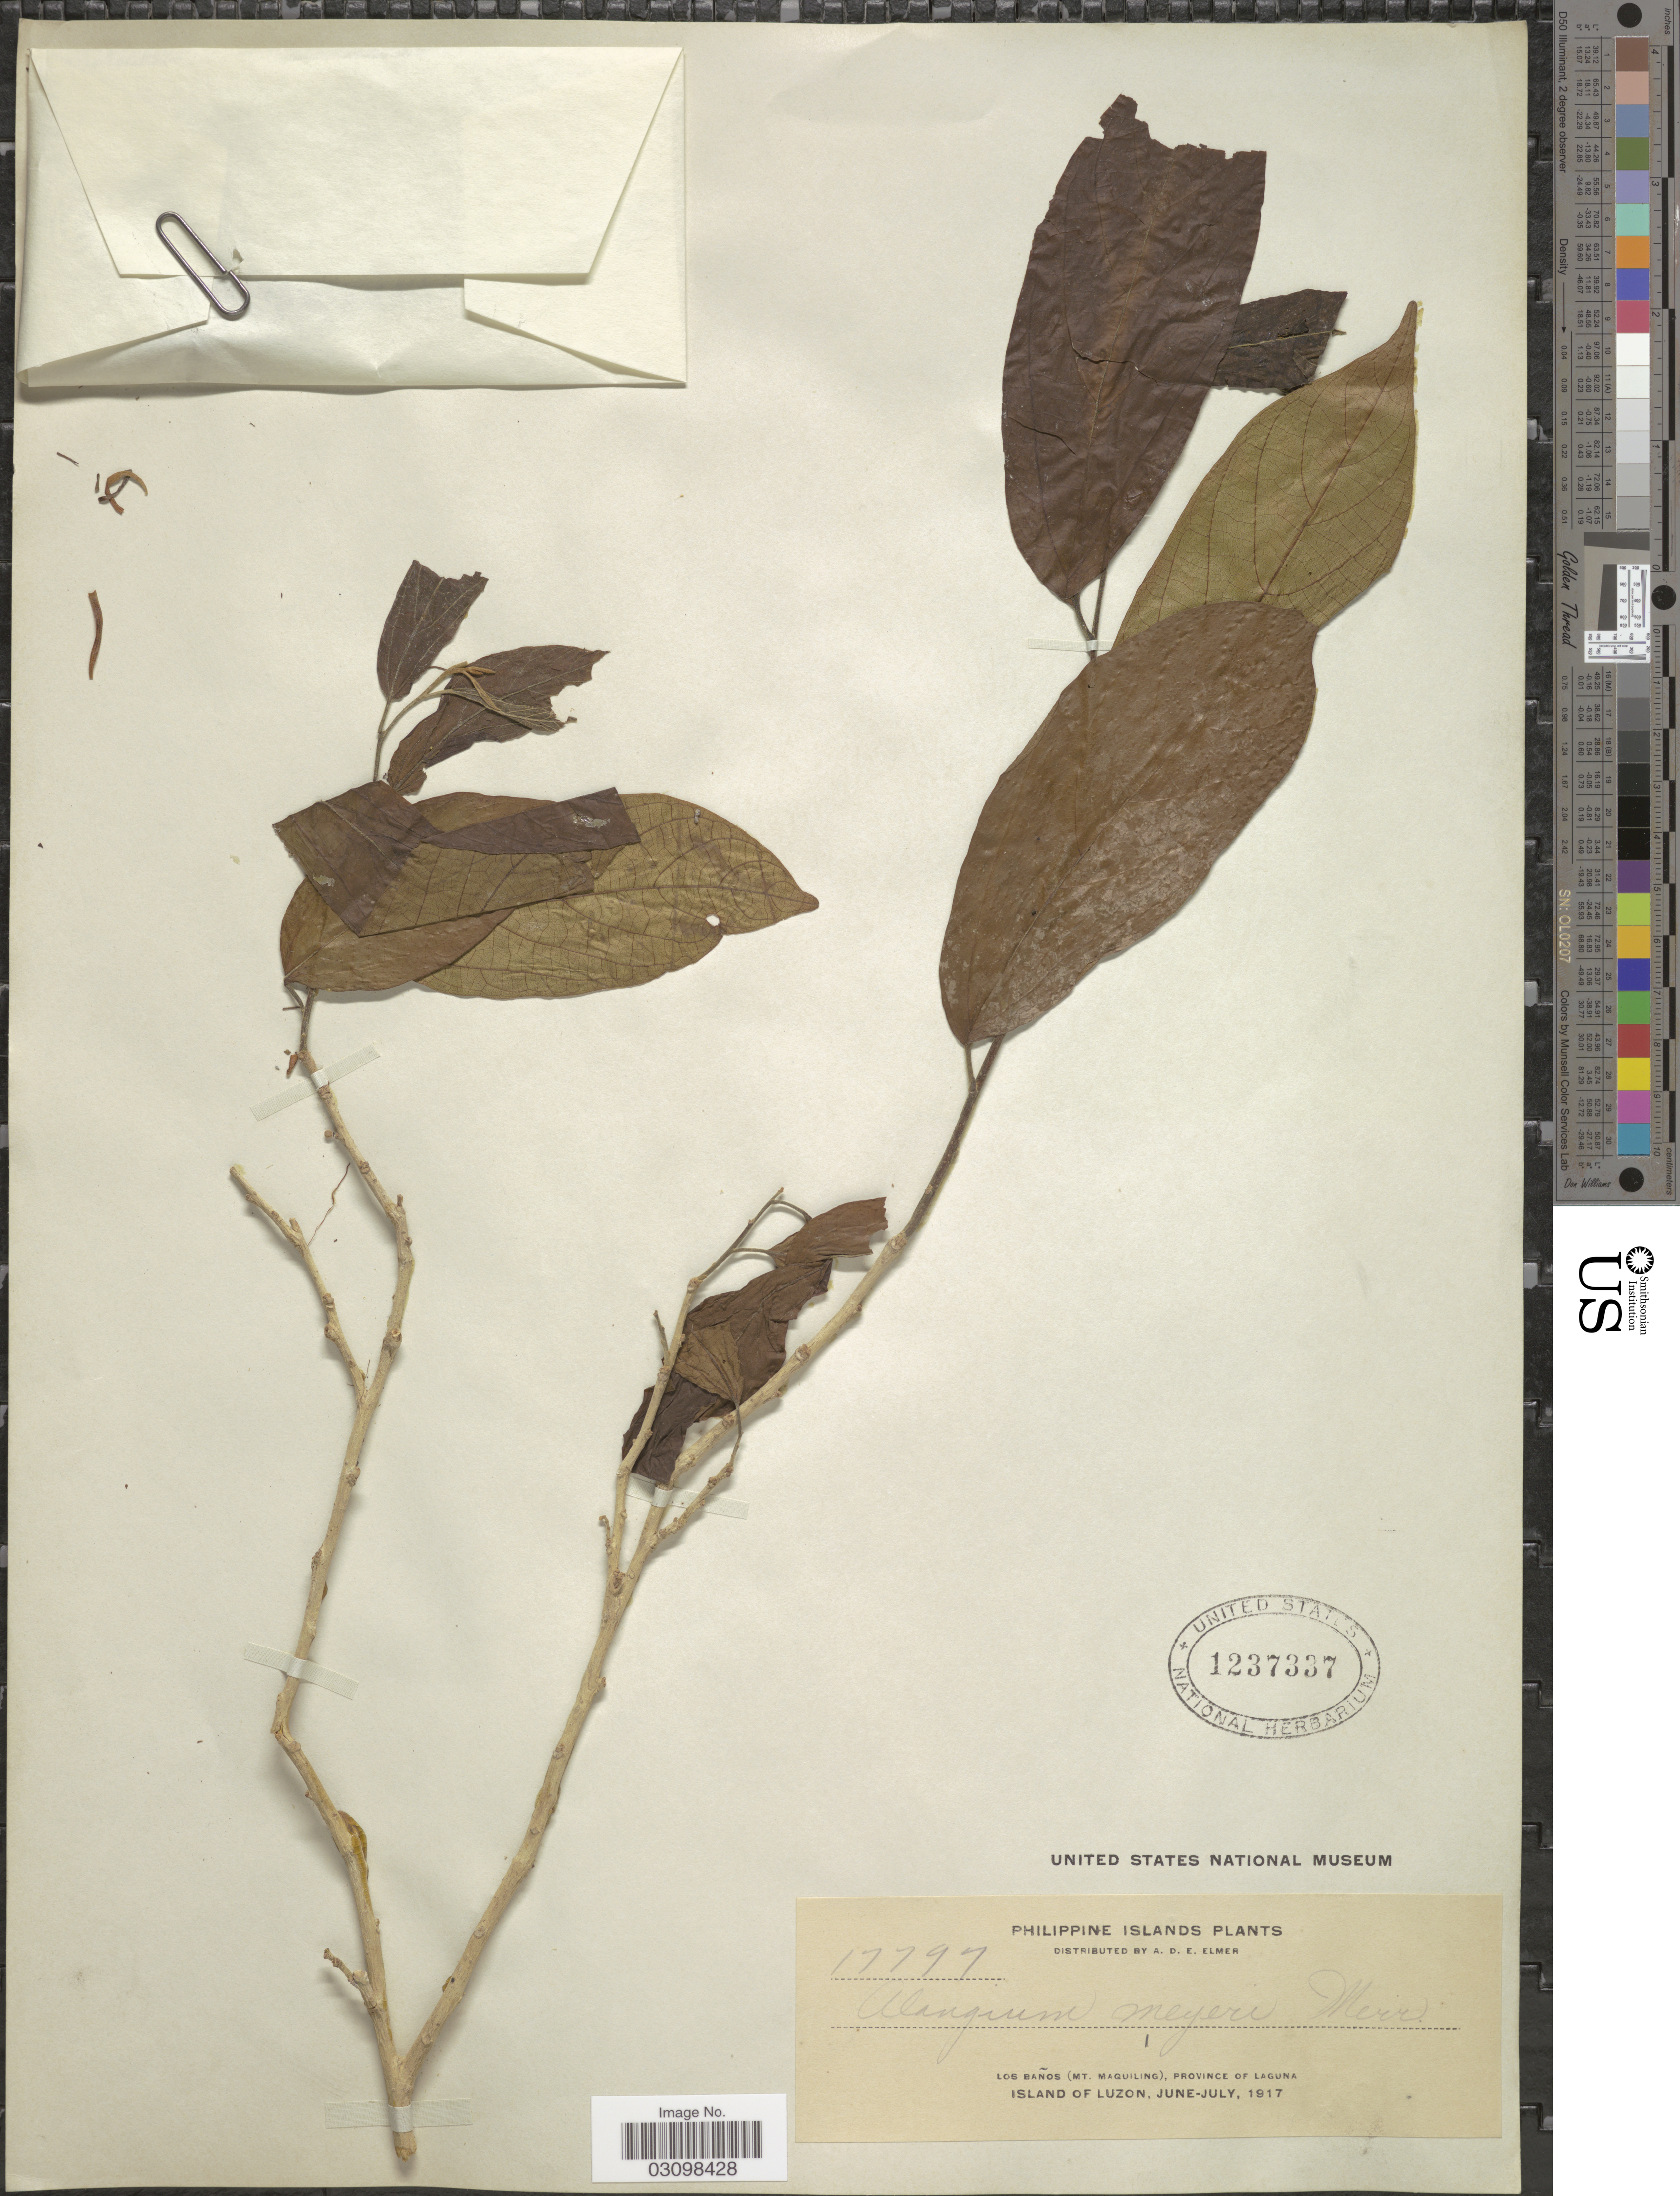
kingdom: Plantae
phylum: Tracheophyta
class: Magnoliopsida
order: Cornales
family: Cornaceae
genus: Alangium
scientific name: Alangium longiflorum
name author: Merr.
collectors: A. D. E. Elmer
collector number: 17797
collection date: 1917-06/1917-07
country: Philippines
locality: Los Baños (Mt. Maquiling), province of Laguna.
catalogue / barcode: US 1237337